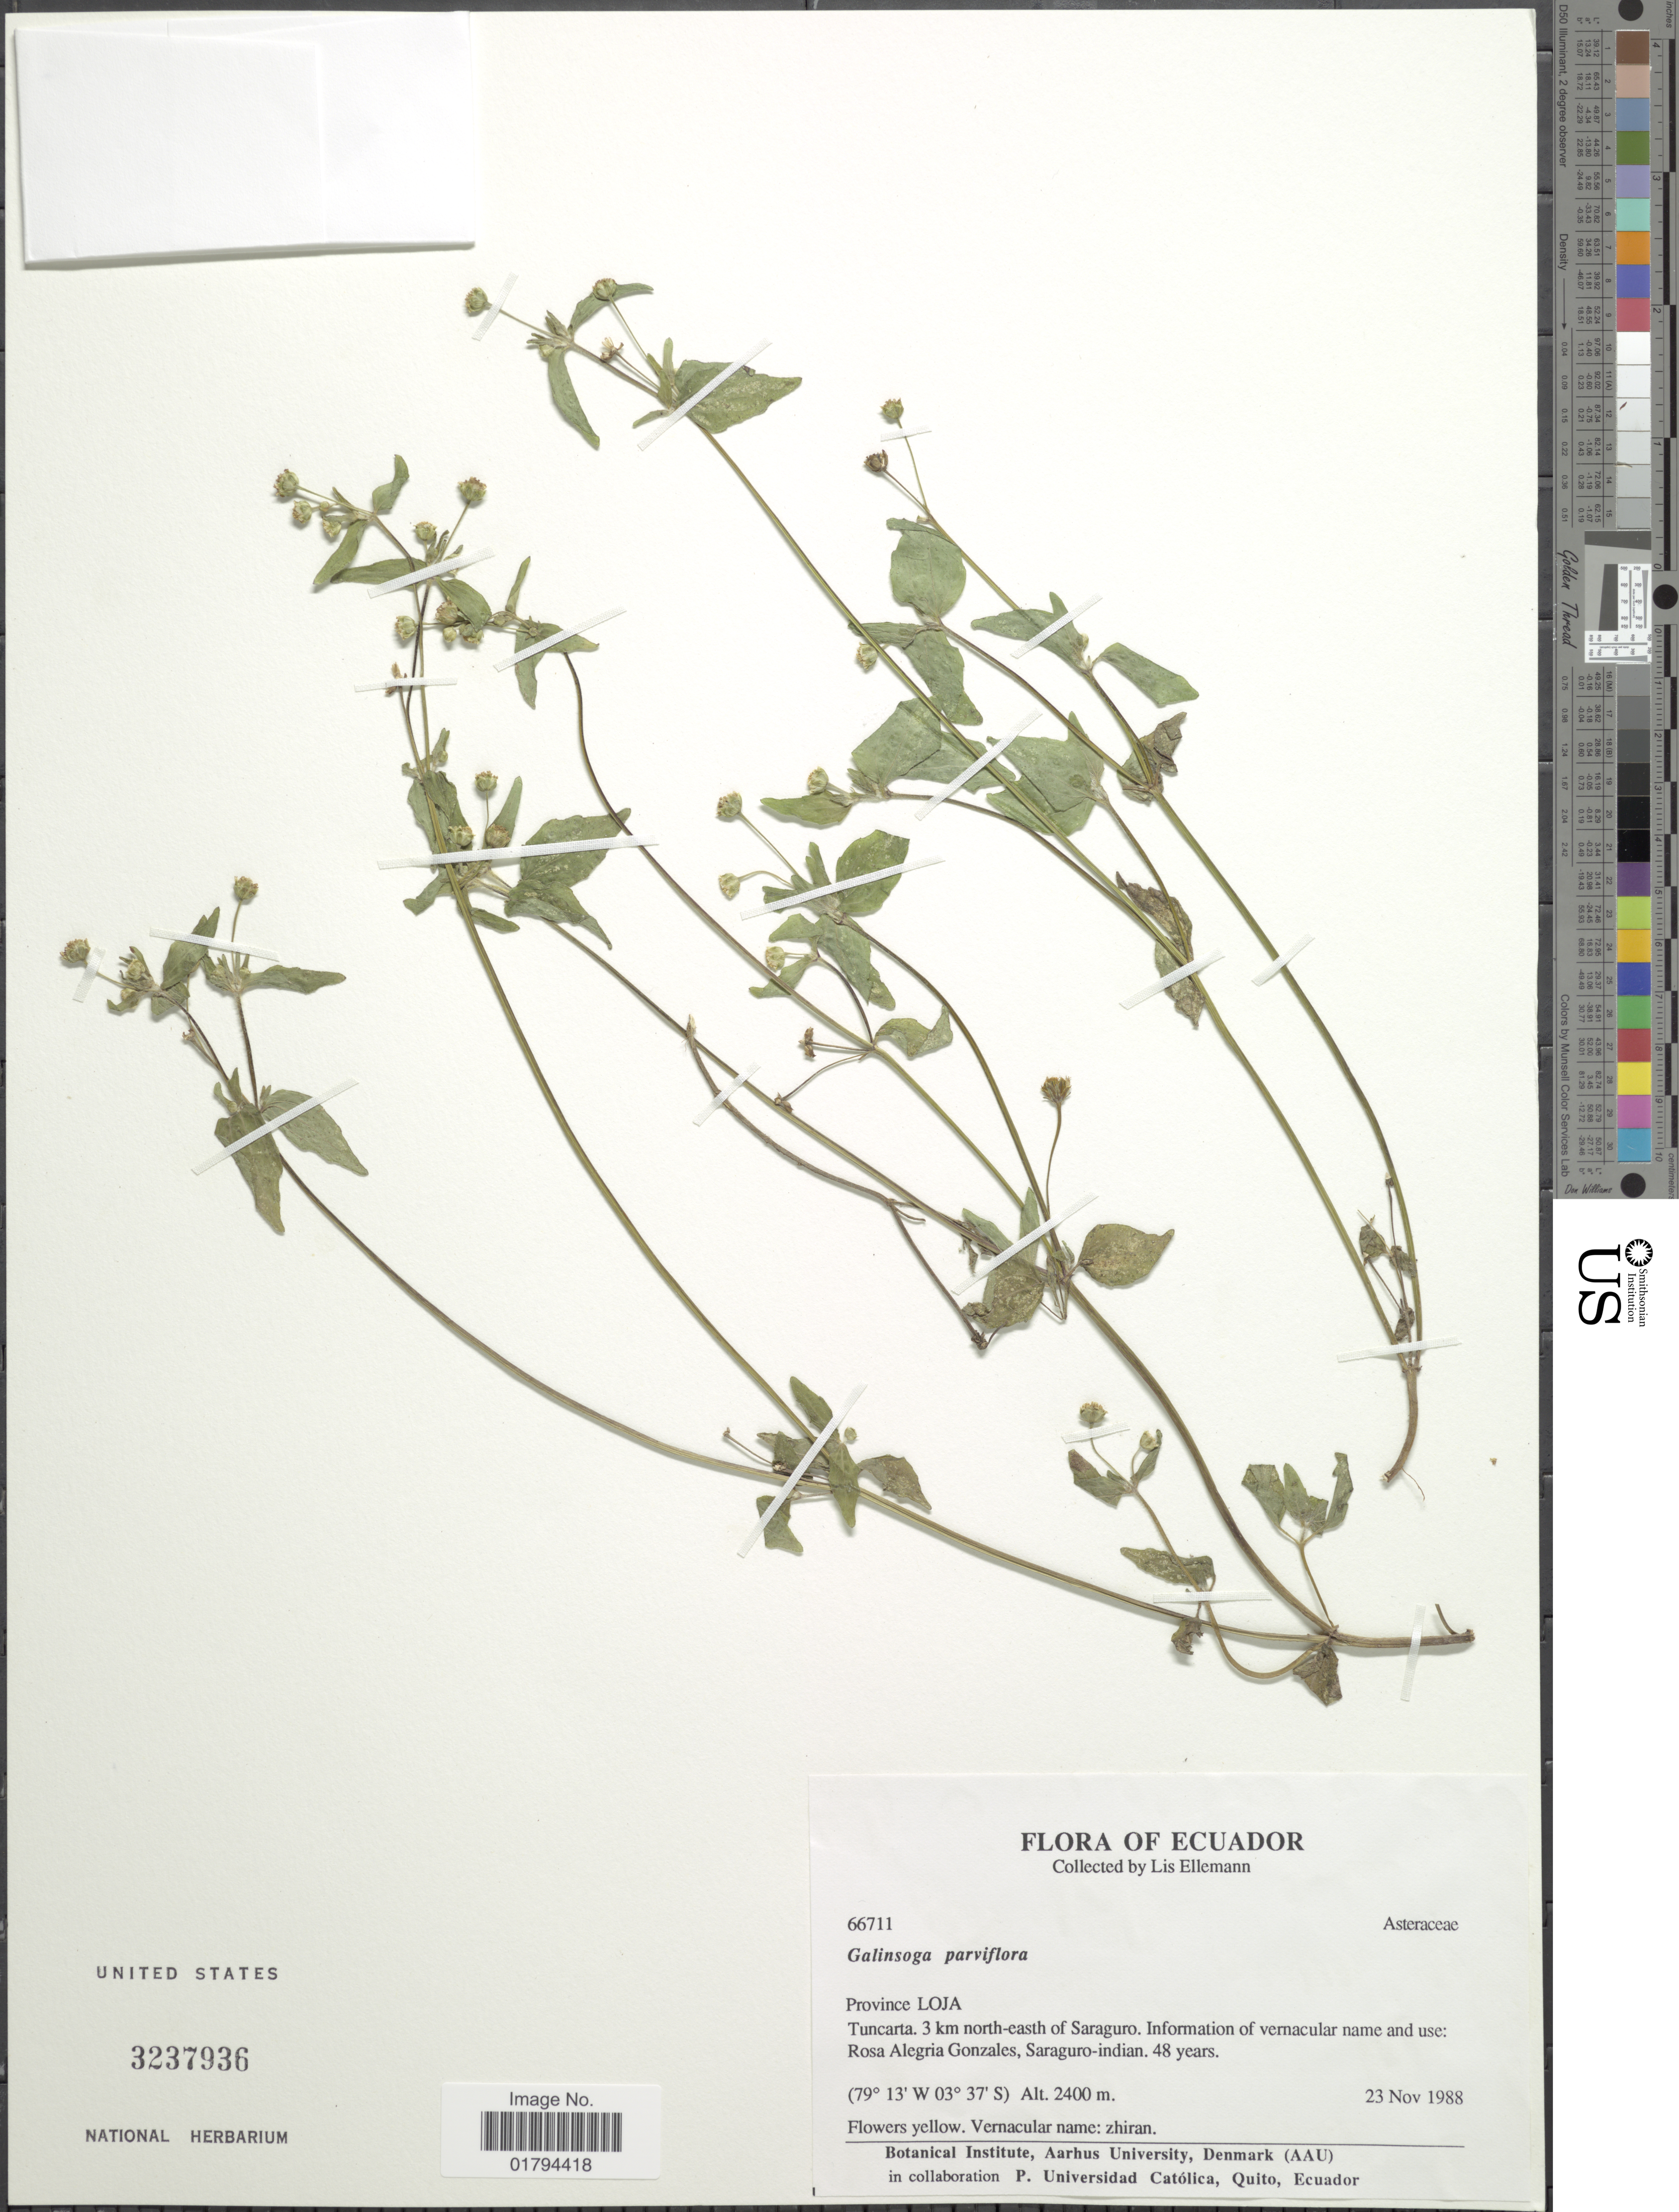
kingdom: Plantae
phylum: Tracheophyta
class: Magnoliopsida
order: Asterales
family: Asteraceae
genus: Galinsoga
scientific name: Galinsoga parviflora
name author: Cav.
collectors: L. Ellemann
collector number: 66711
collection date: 1988-11-23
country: Ecuador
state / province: Loja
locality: Tuncarta, 3 km north-east of Saraguro.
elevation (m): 2400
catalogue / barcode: US 3237936